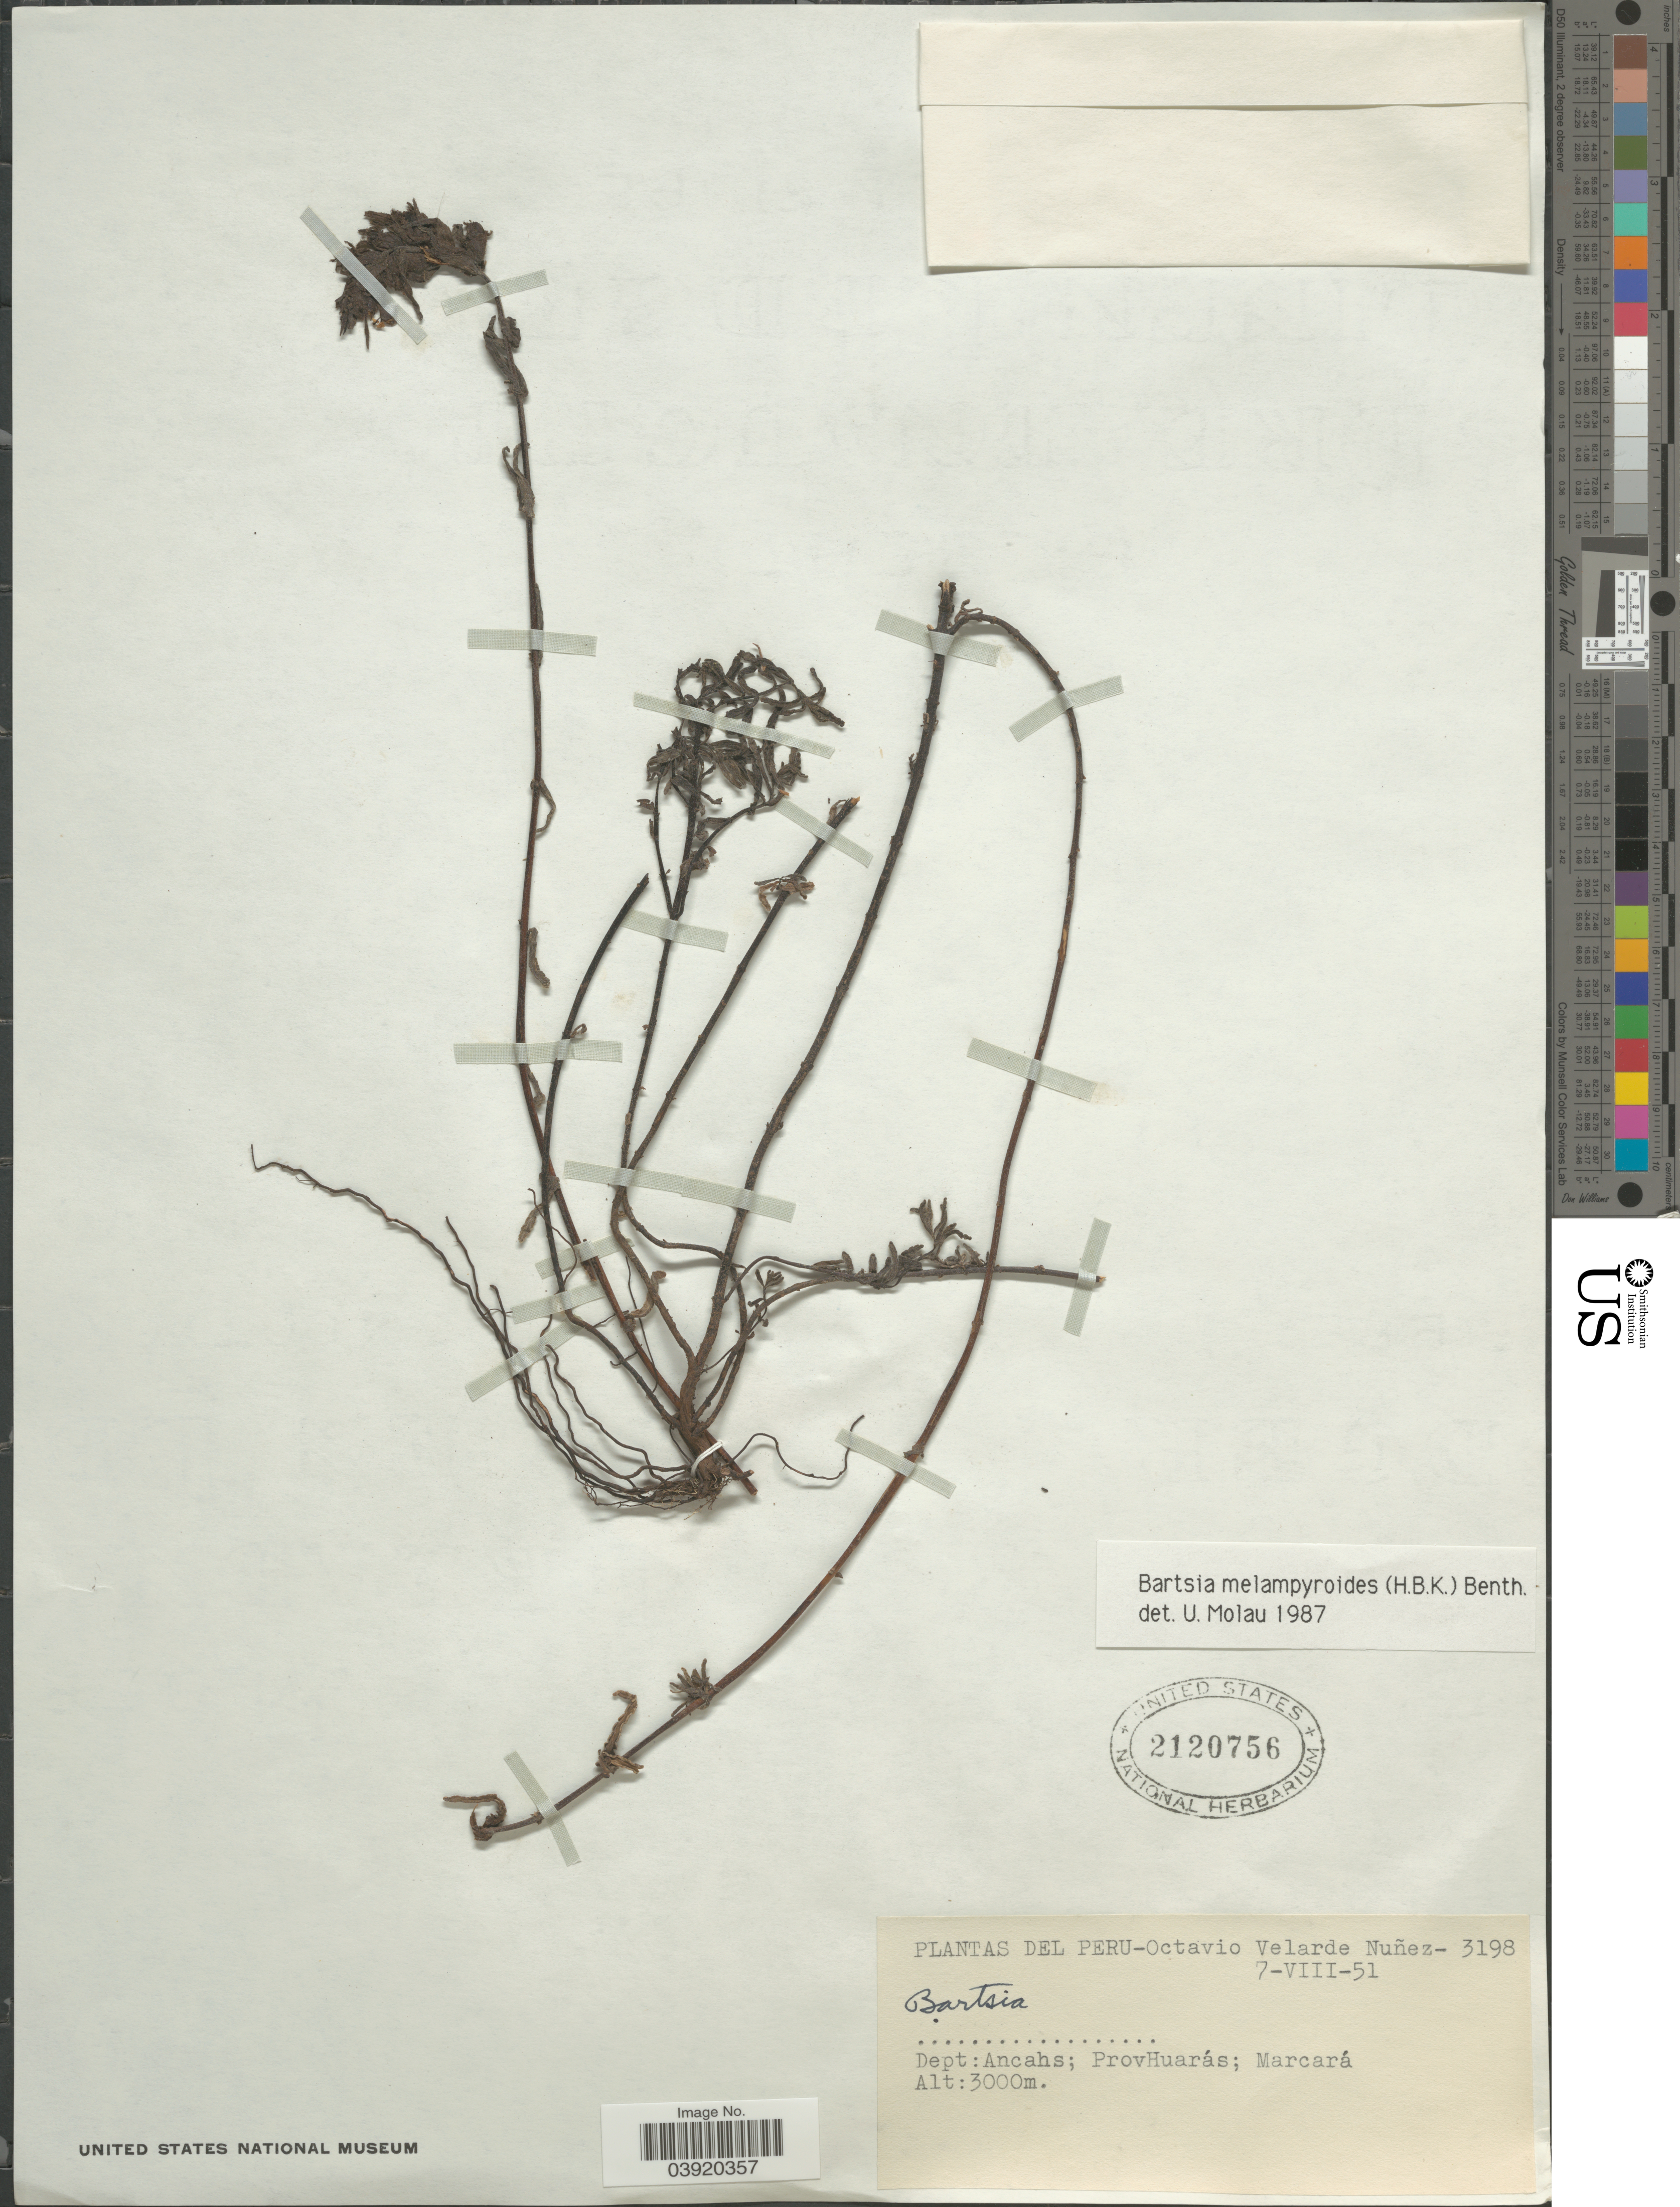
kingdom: Plantae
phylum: Tracheophyta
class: Magnoliopsida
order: Lamiales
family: Orobanchaceae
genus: Bartsia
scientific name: Bartsia melampyroides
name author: (Kunth) Benth.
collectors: O. Velarde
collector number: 3198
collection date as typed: Transcribed d/m/y: 7/8/51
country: Peru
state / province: Ancash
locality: Dept: Ancahs; Prov Huarás; Marcará.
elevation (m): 3000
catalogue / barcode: US 2120756